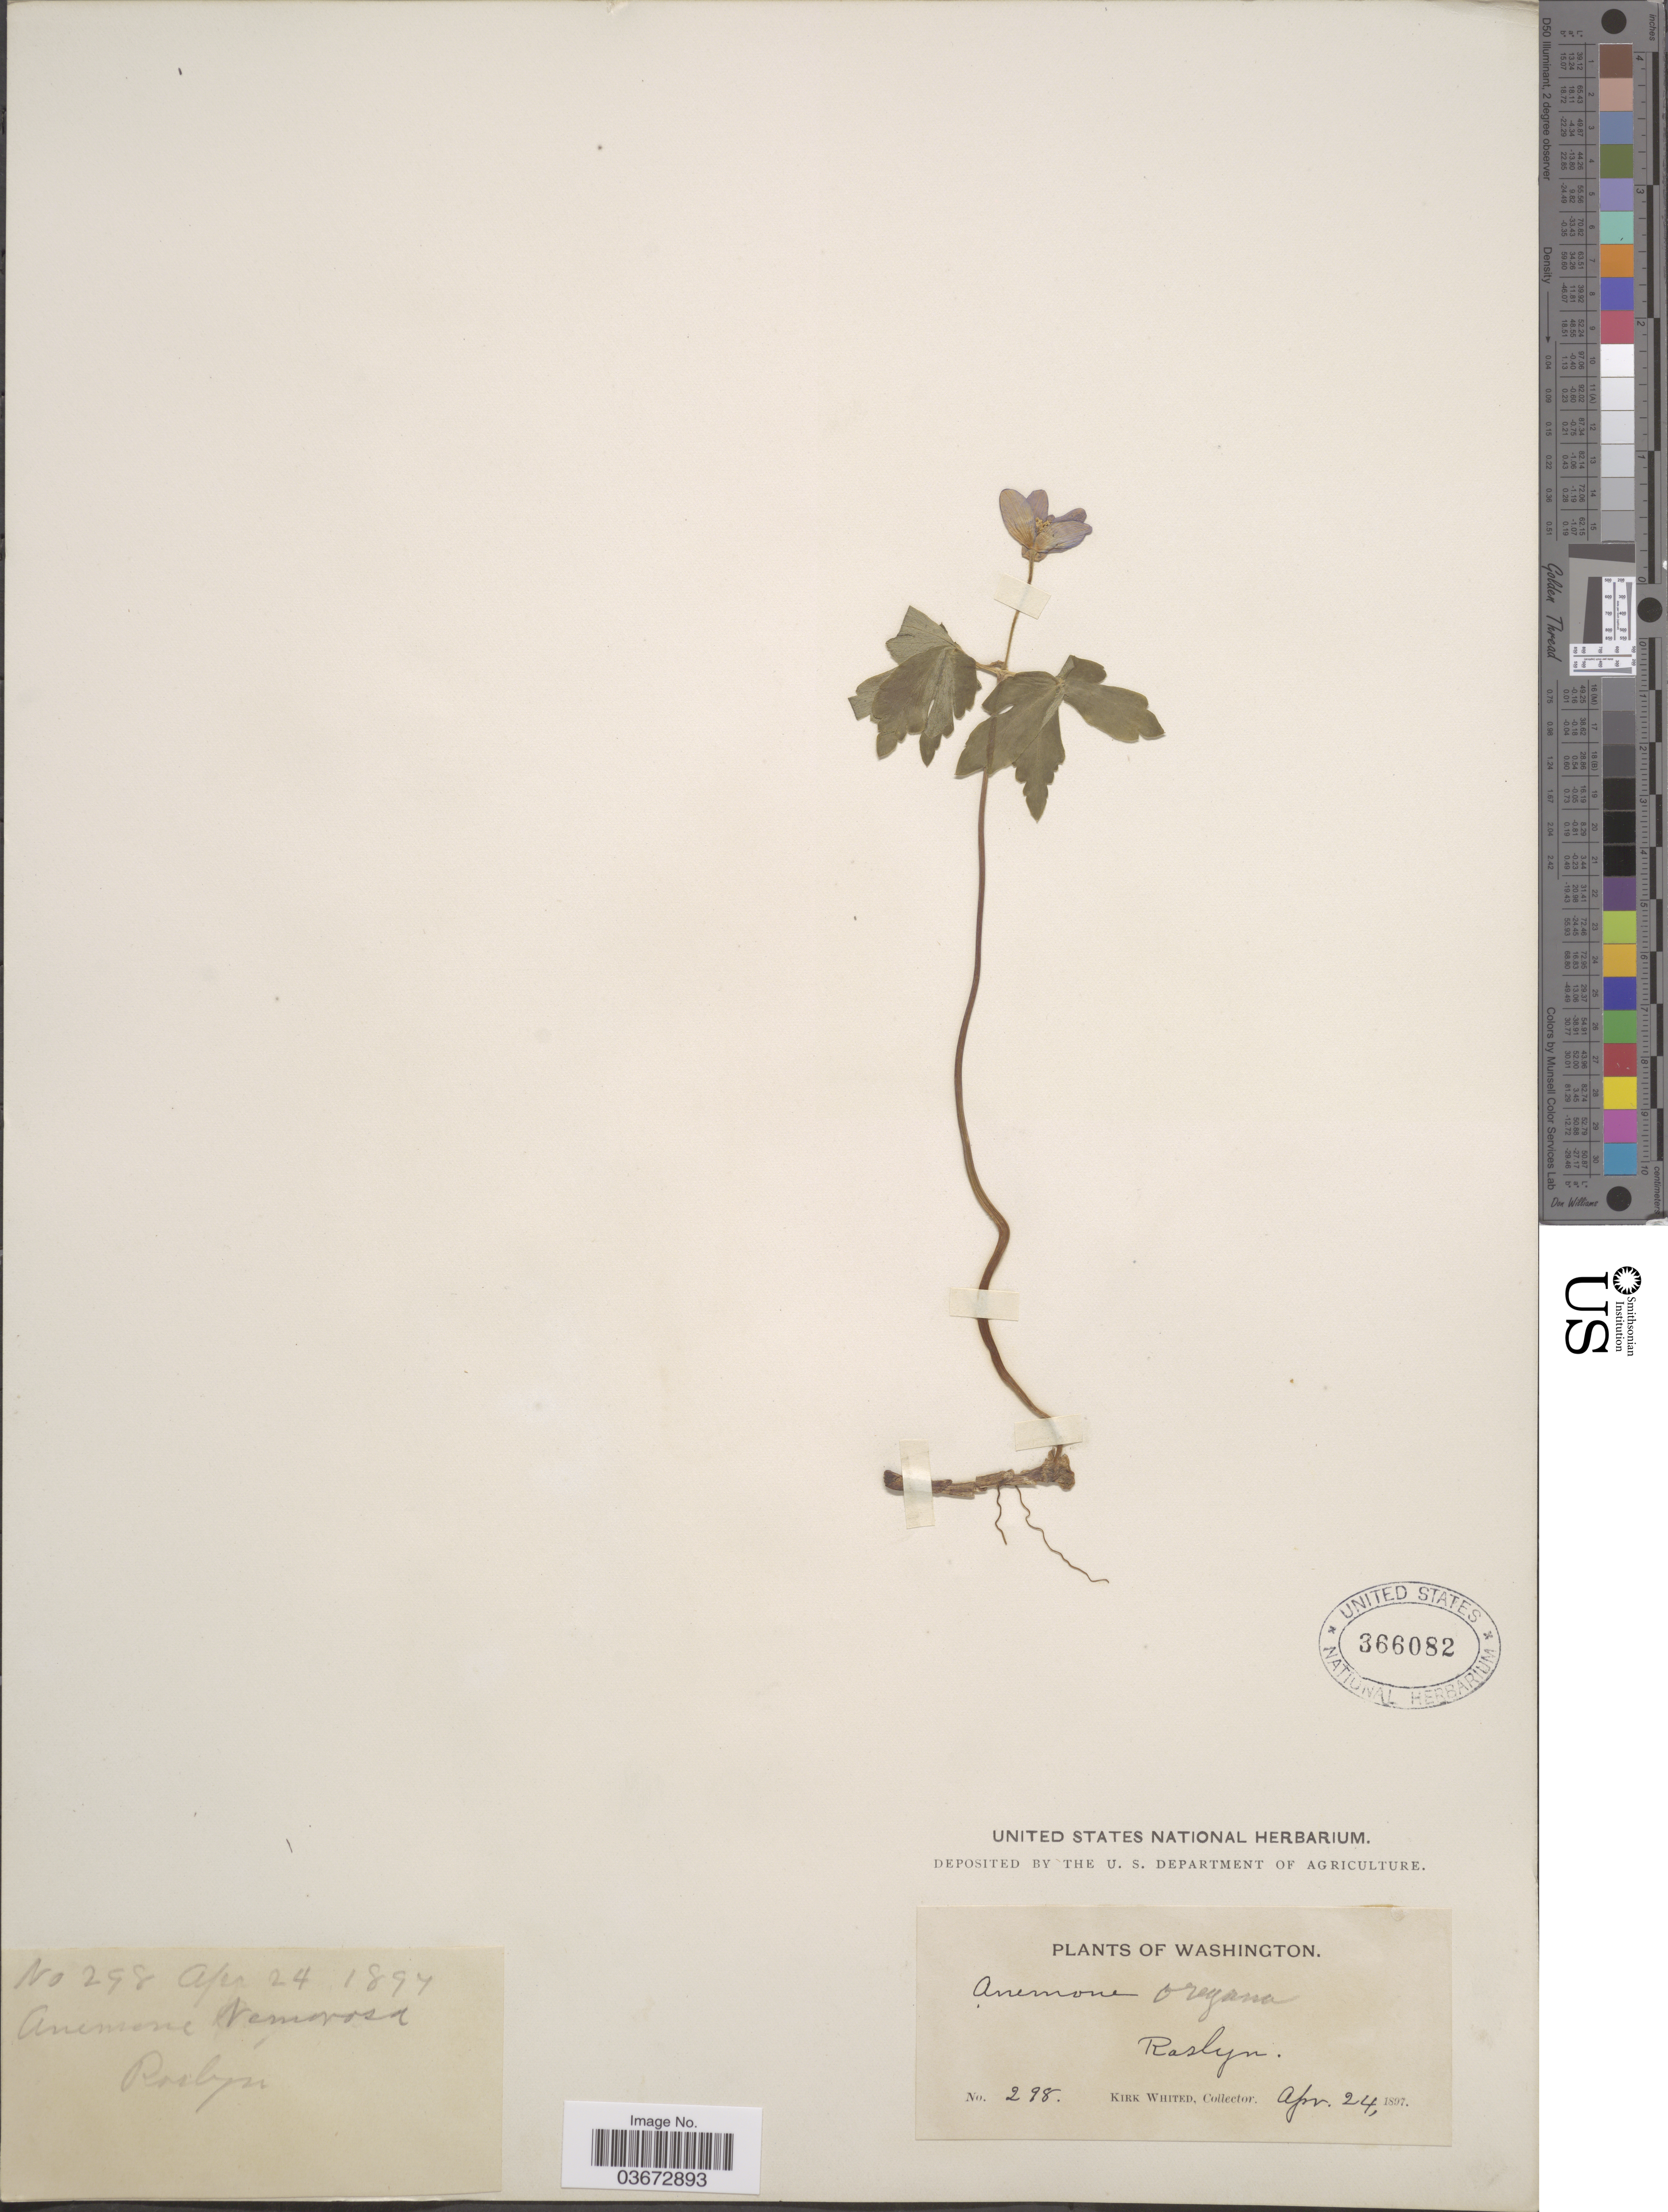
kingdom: Plantae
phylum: Tracheophyta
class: Magnoliopsida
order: Ranunculales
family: Ranunculaceae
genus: Anemone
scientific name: Anemone quinquefolia var. oregana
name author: (A. Gray) B.L. Rob.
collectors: K. Whited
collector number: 298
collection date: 1897-04-24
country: United States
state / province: Washington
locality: Roslyn.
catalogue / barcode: US 366082